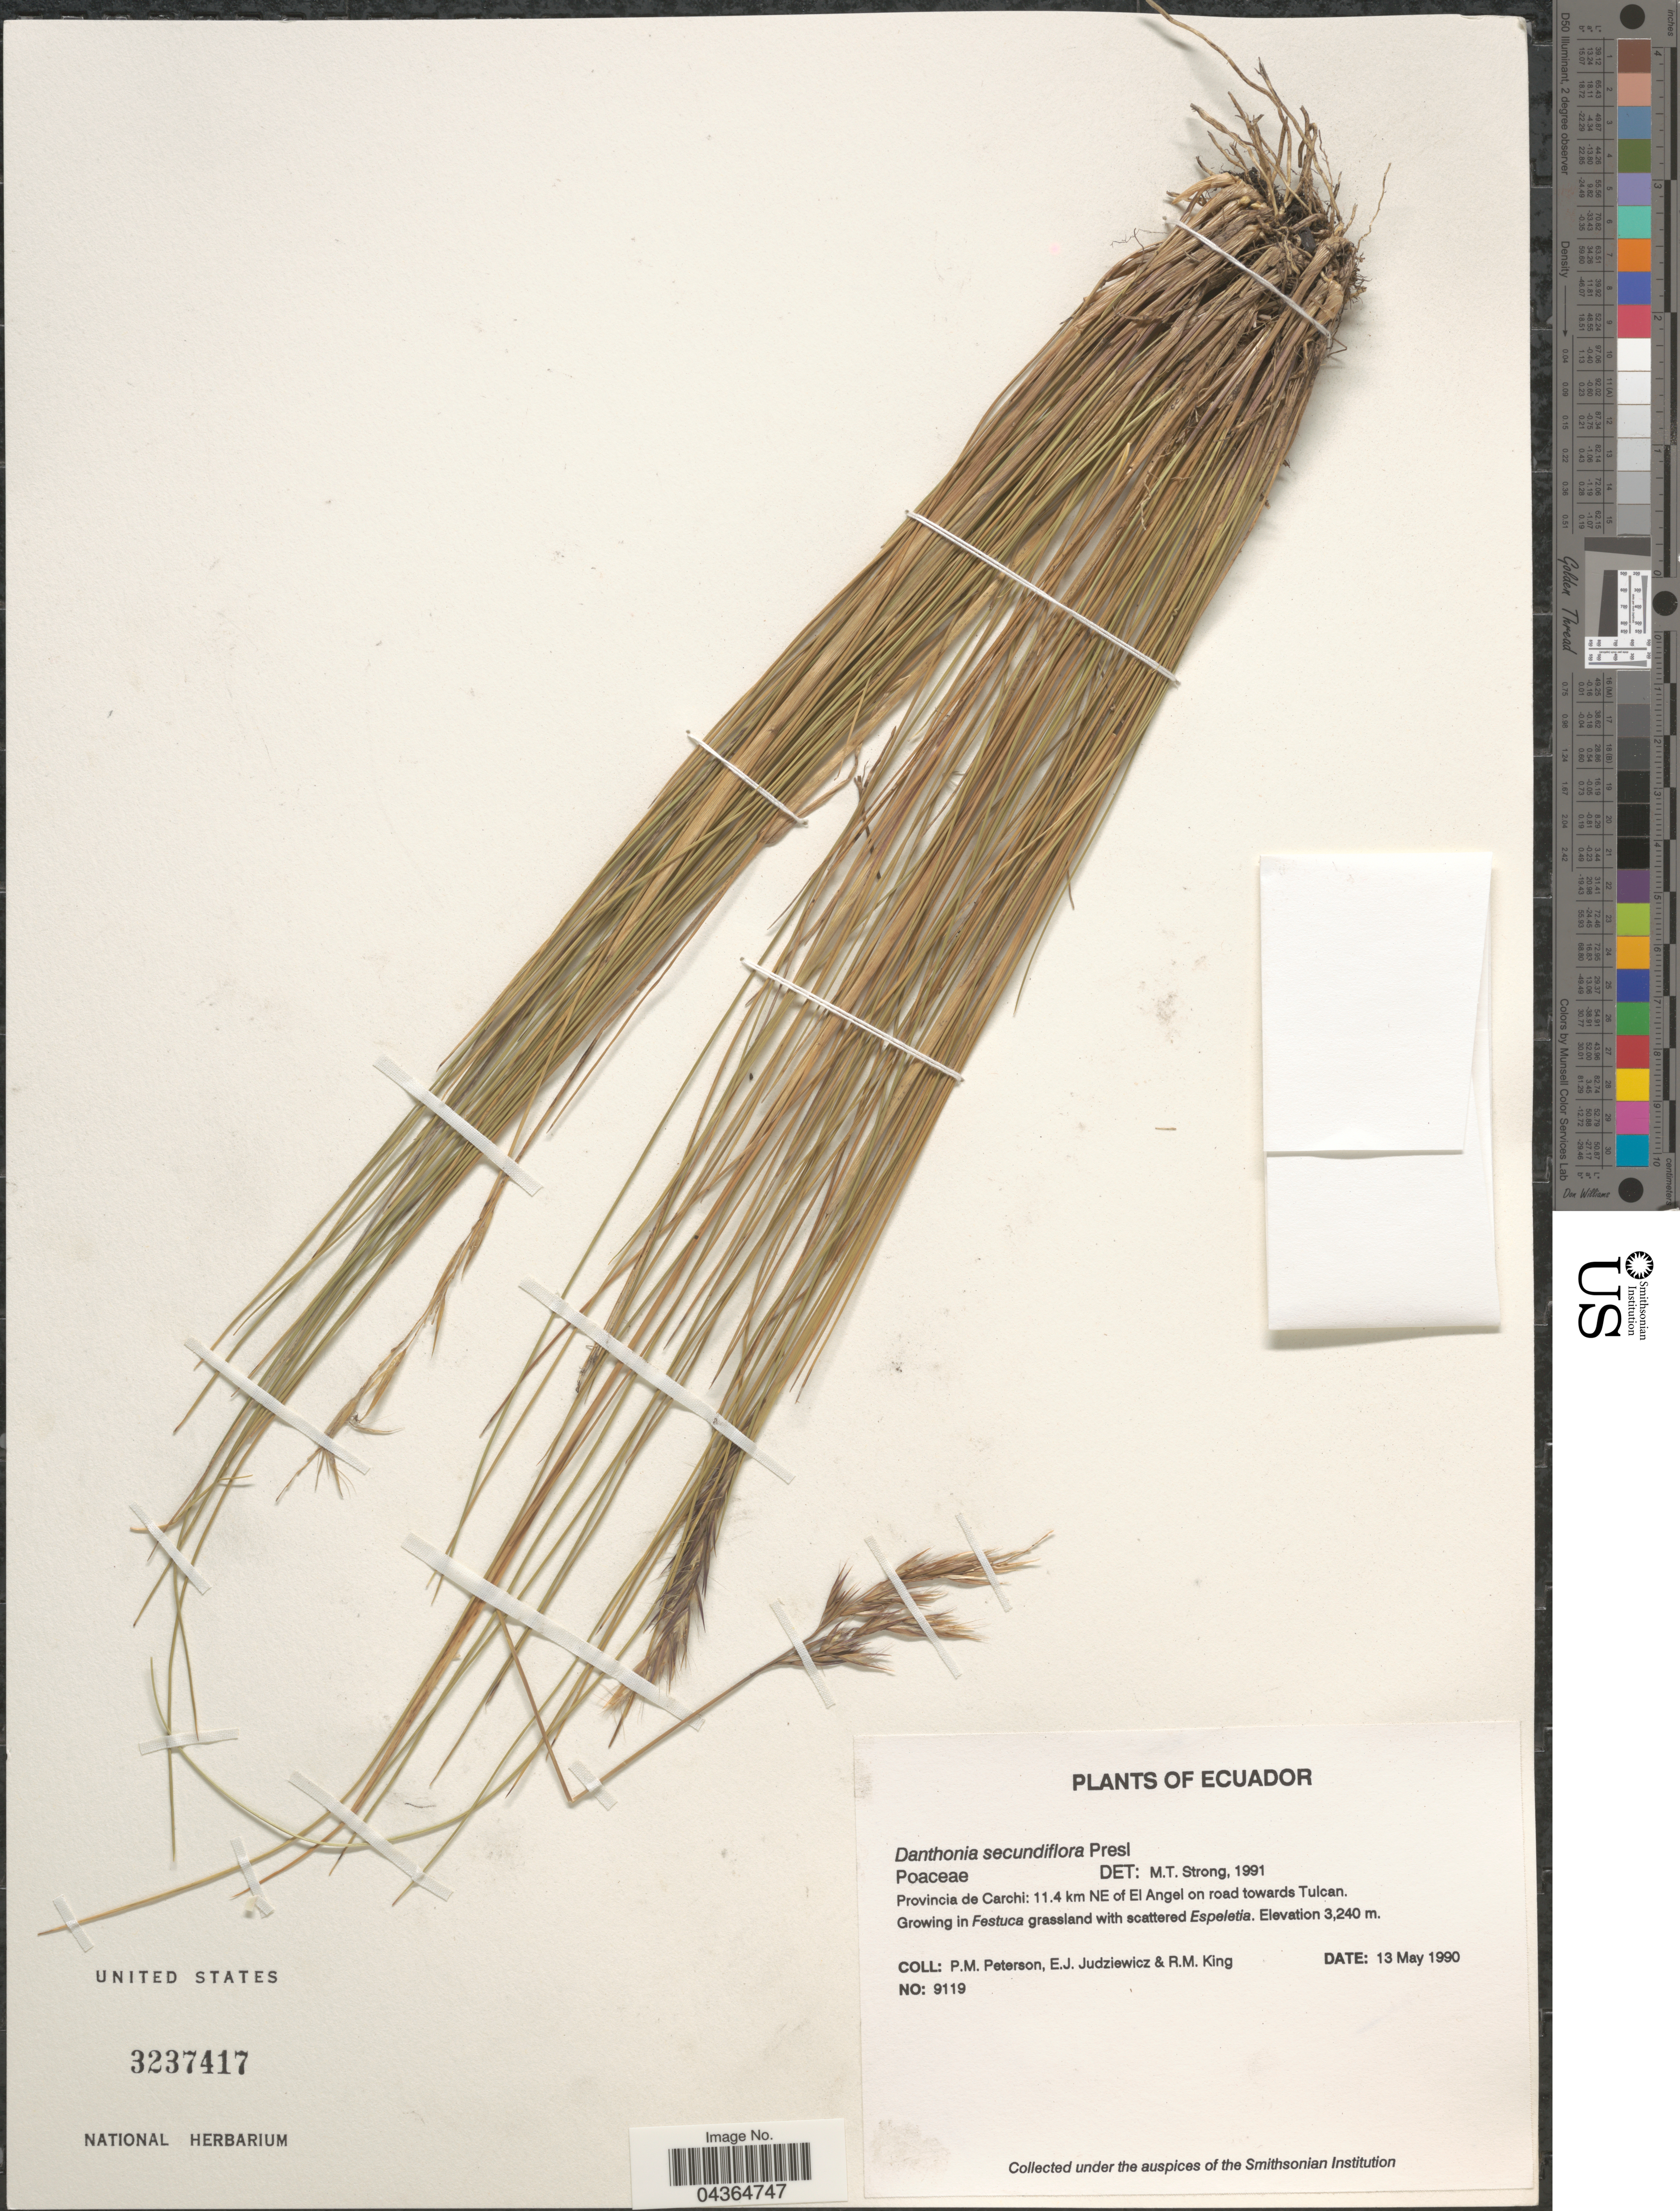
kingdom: Plantae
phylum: Tracheophyta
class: Liliopsida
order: Poales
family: Poaceae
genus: Danthonia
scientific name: Danthonia secundiflora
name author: J. Presl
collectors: P. M. Peterson, E. J. Judziewicz & R. M. King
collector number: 9119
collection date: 1990-05-13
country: Ecuador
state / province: Carchi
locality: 11.4 km NE of El Angel on road towards Tulcan.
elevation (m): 3240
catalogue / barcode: US 3237417